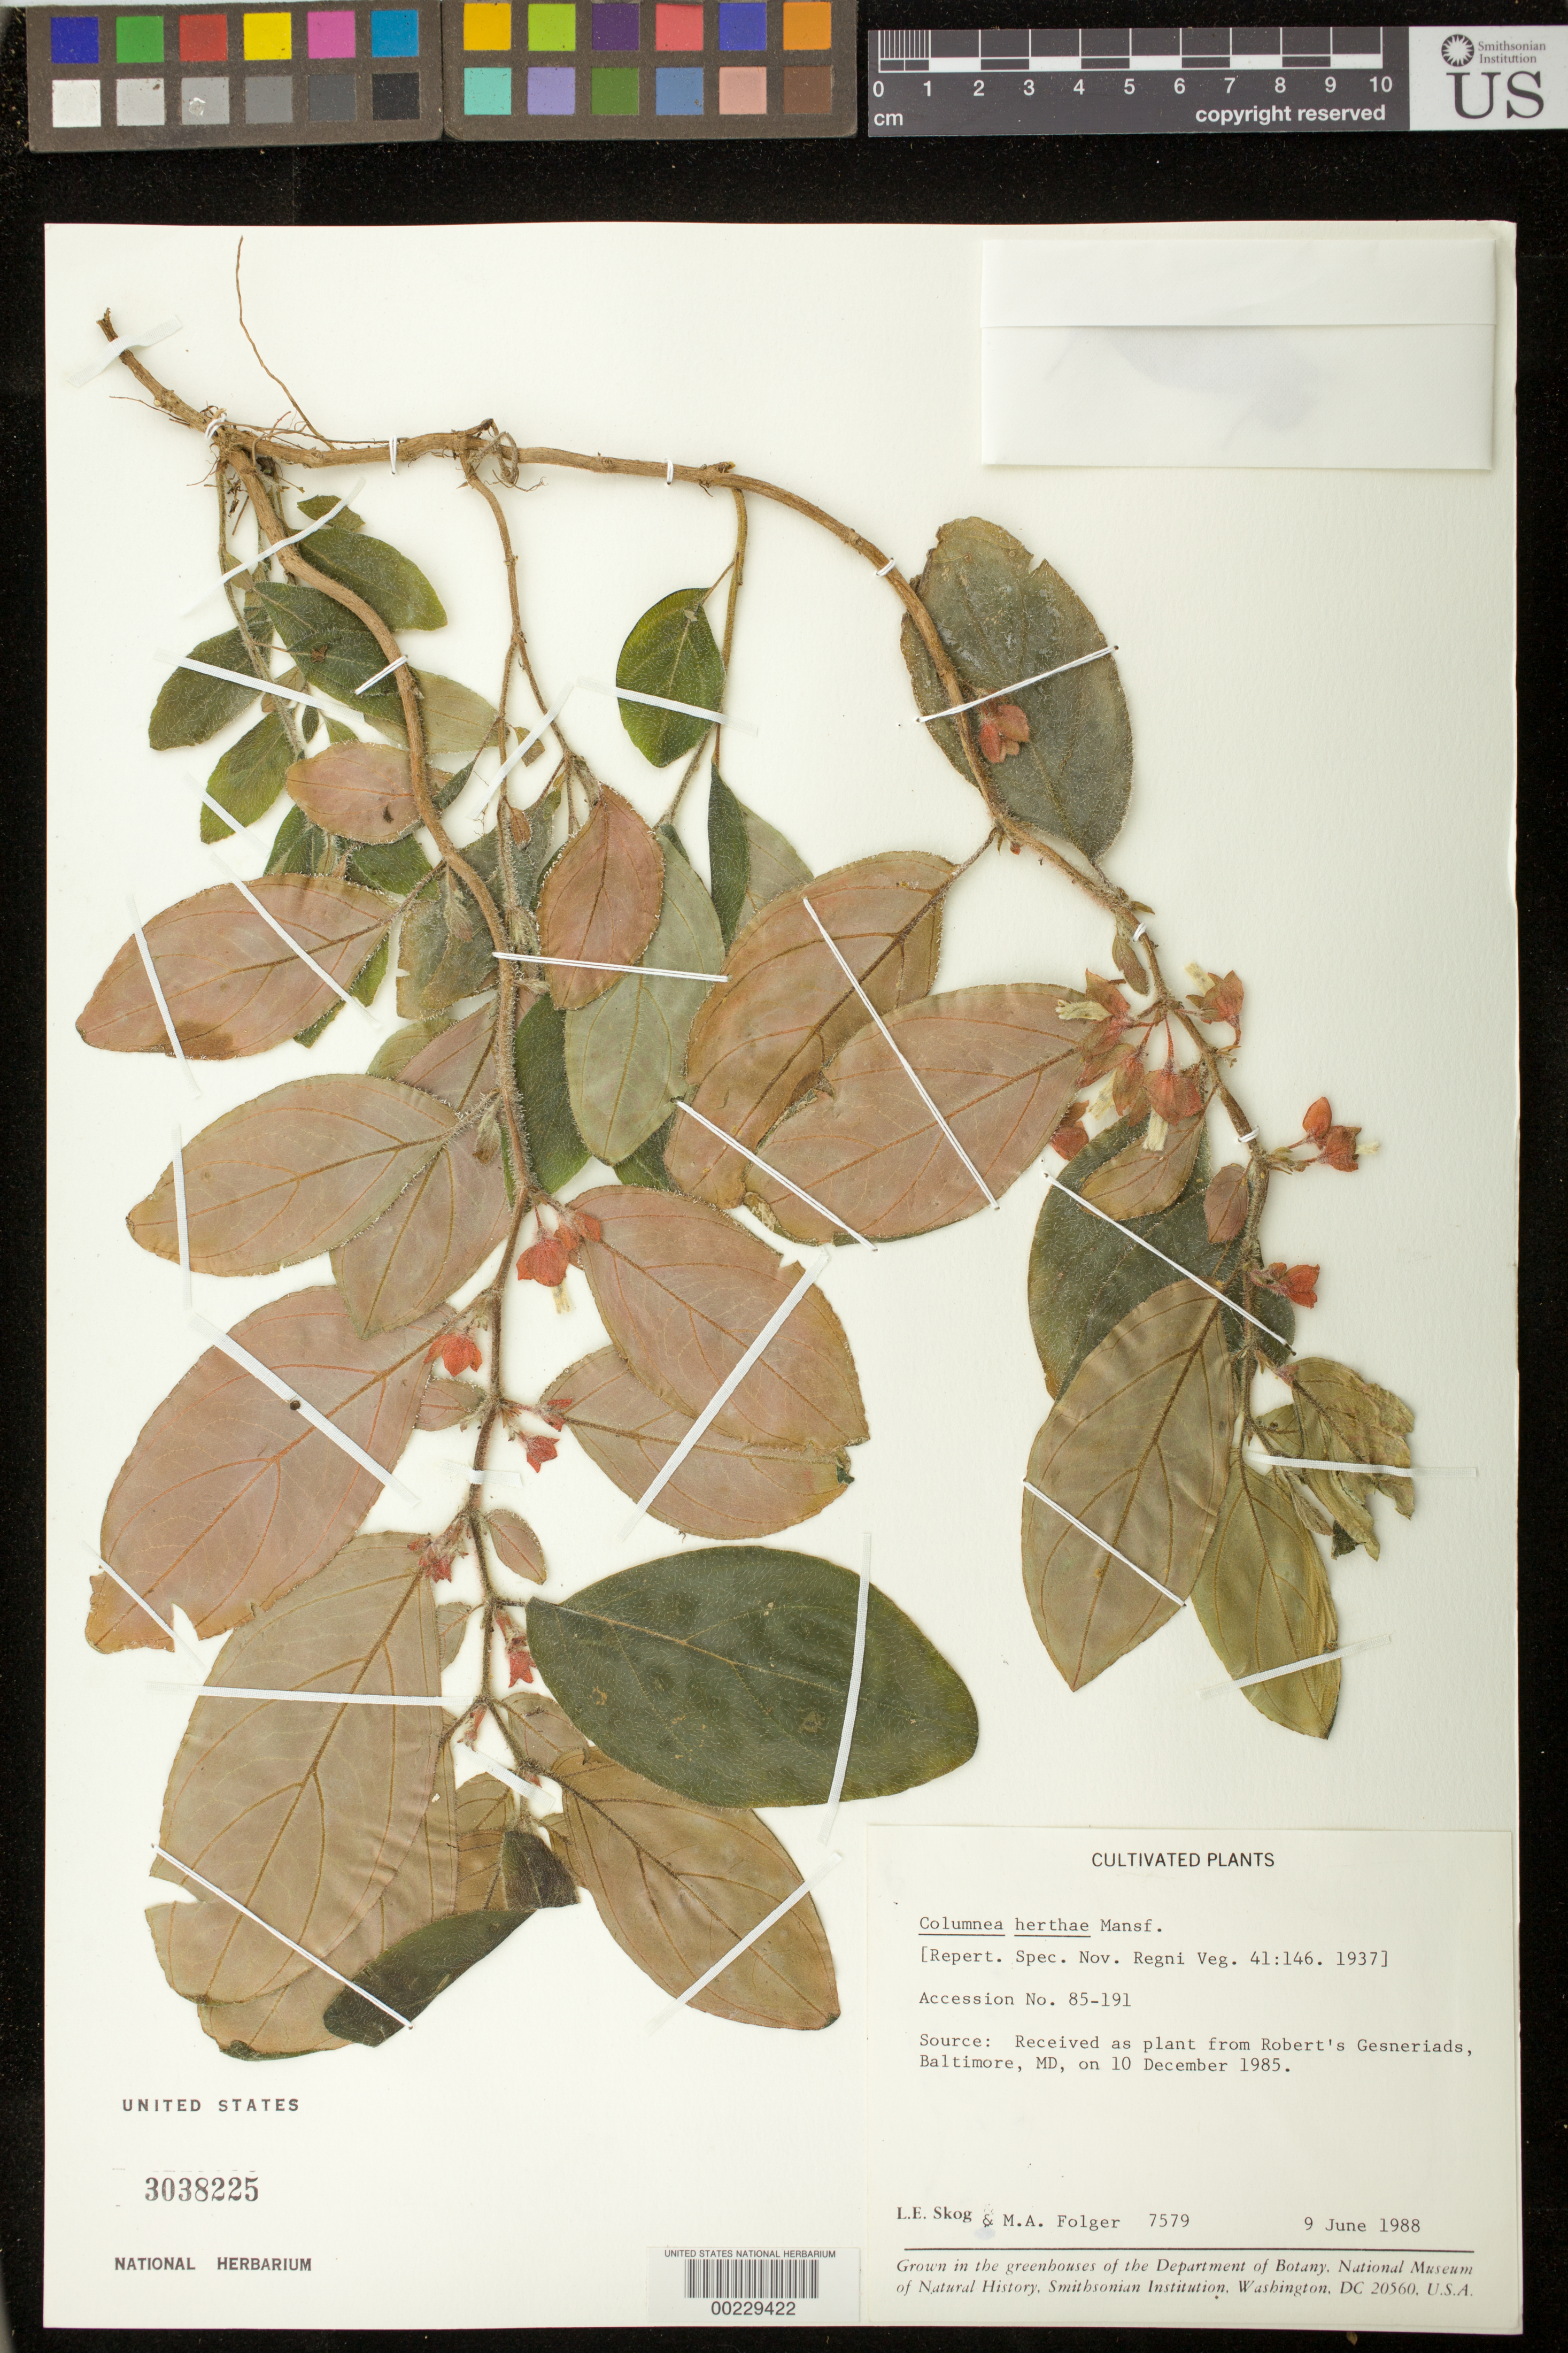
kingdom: Plantae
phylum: Tracheophyta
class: Magnoliopsida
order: Lamiales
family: Gesneriaceae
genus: Columnea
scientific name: Columnea herthae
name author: Mansf.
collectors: L. E. Skog & M. Folger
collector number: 7579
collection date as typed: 09 Jun 1988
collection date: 1988-06-09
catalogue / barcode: US 3038225